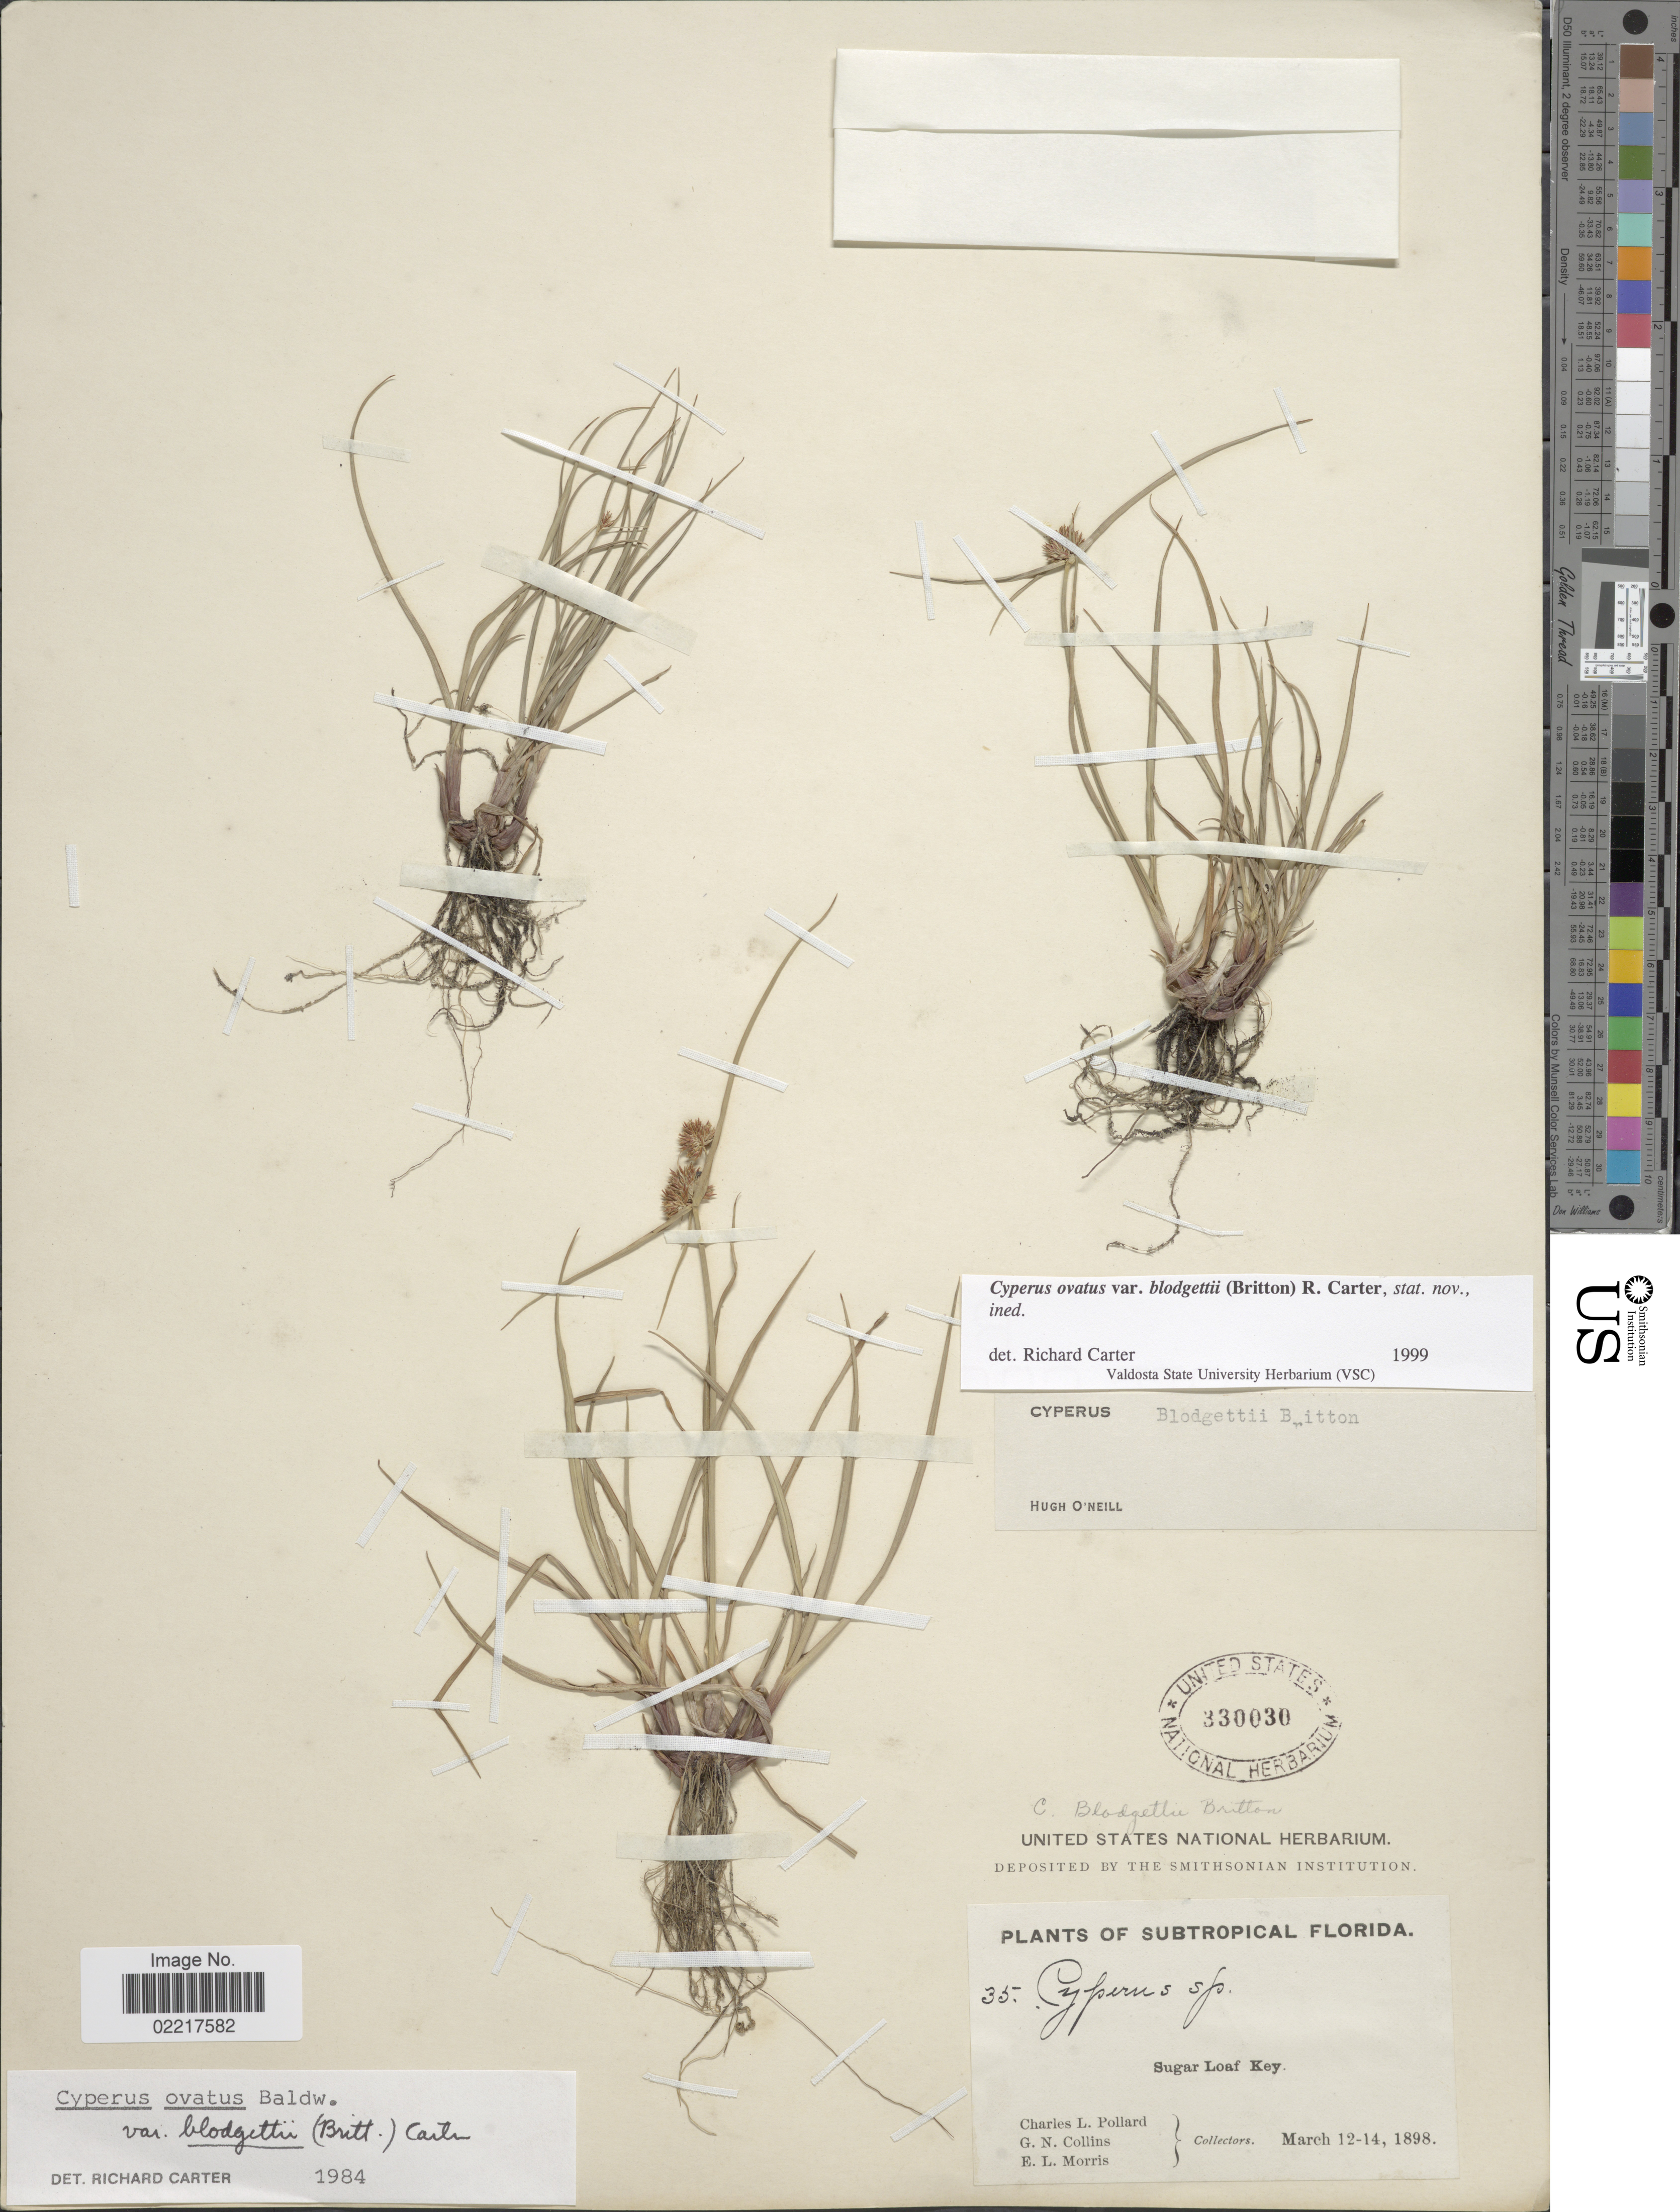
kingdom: Plantae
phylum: Tracheophyta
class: Liliopsida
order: Poales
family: Cyperaceae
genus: Cyperus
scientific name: Cyperus ovatus var. blodgettii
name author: (Britton) R. Carter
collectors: C. L. Pollard, G. Collins & E. Morris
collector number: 35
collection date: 1898-03-12/1898-03-14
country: United States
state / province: Florida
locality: Subtropical Florida, Sugar Loaf Key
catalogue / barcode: US 330030